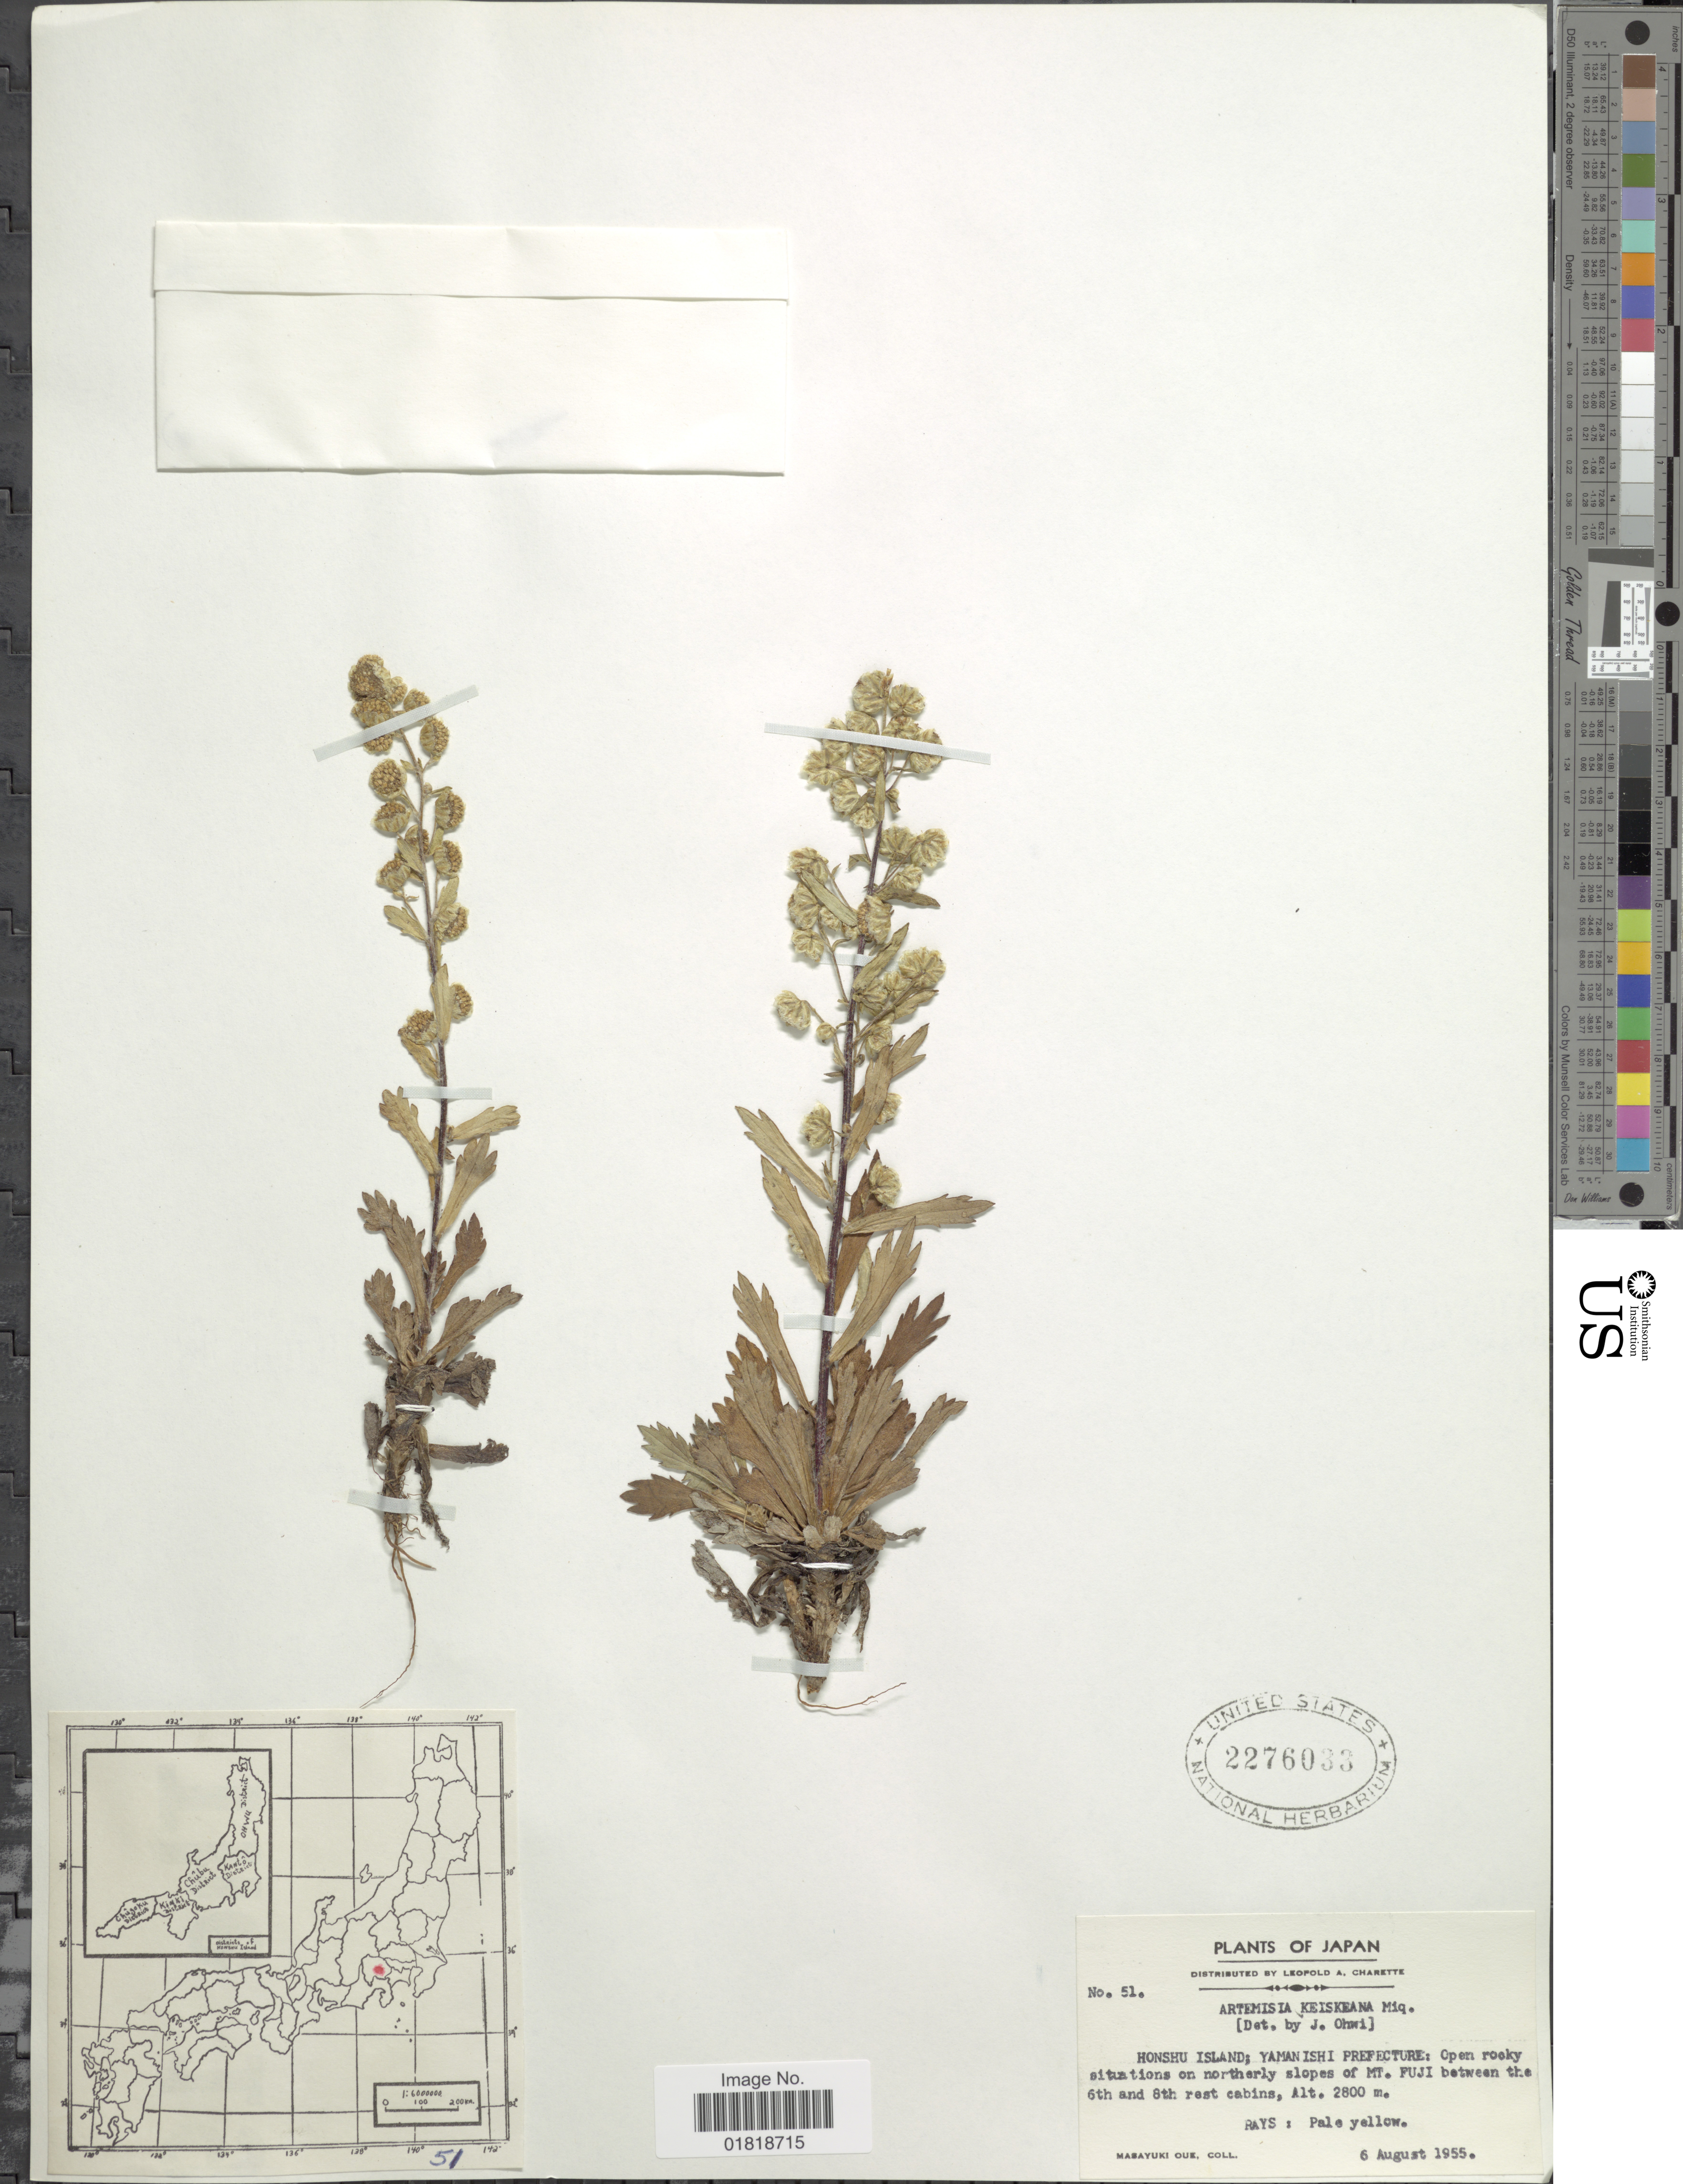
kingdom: Plantae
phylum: Tracheophyta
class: Magnoliopsida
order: Asterales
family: Asteraceae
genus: Artemisia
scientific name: Artemisia keiskeana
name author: Miq.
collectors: M. Oue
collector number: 51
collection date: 1955-08-06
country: Japan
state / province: Yamanasi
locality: Honshu Island: open rocky situations on northerly slopes of Mt. Fuji between the 6th and 8th rest cabins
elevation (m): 2800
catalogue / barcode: US 2276033